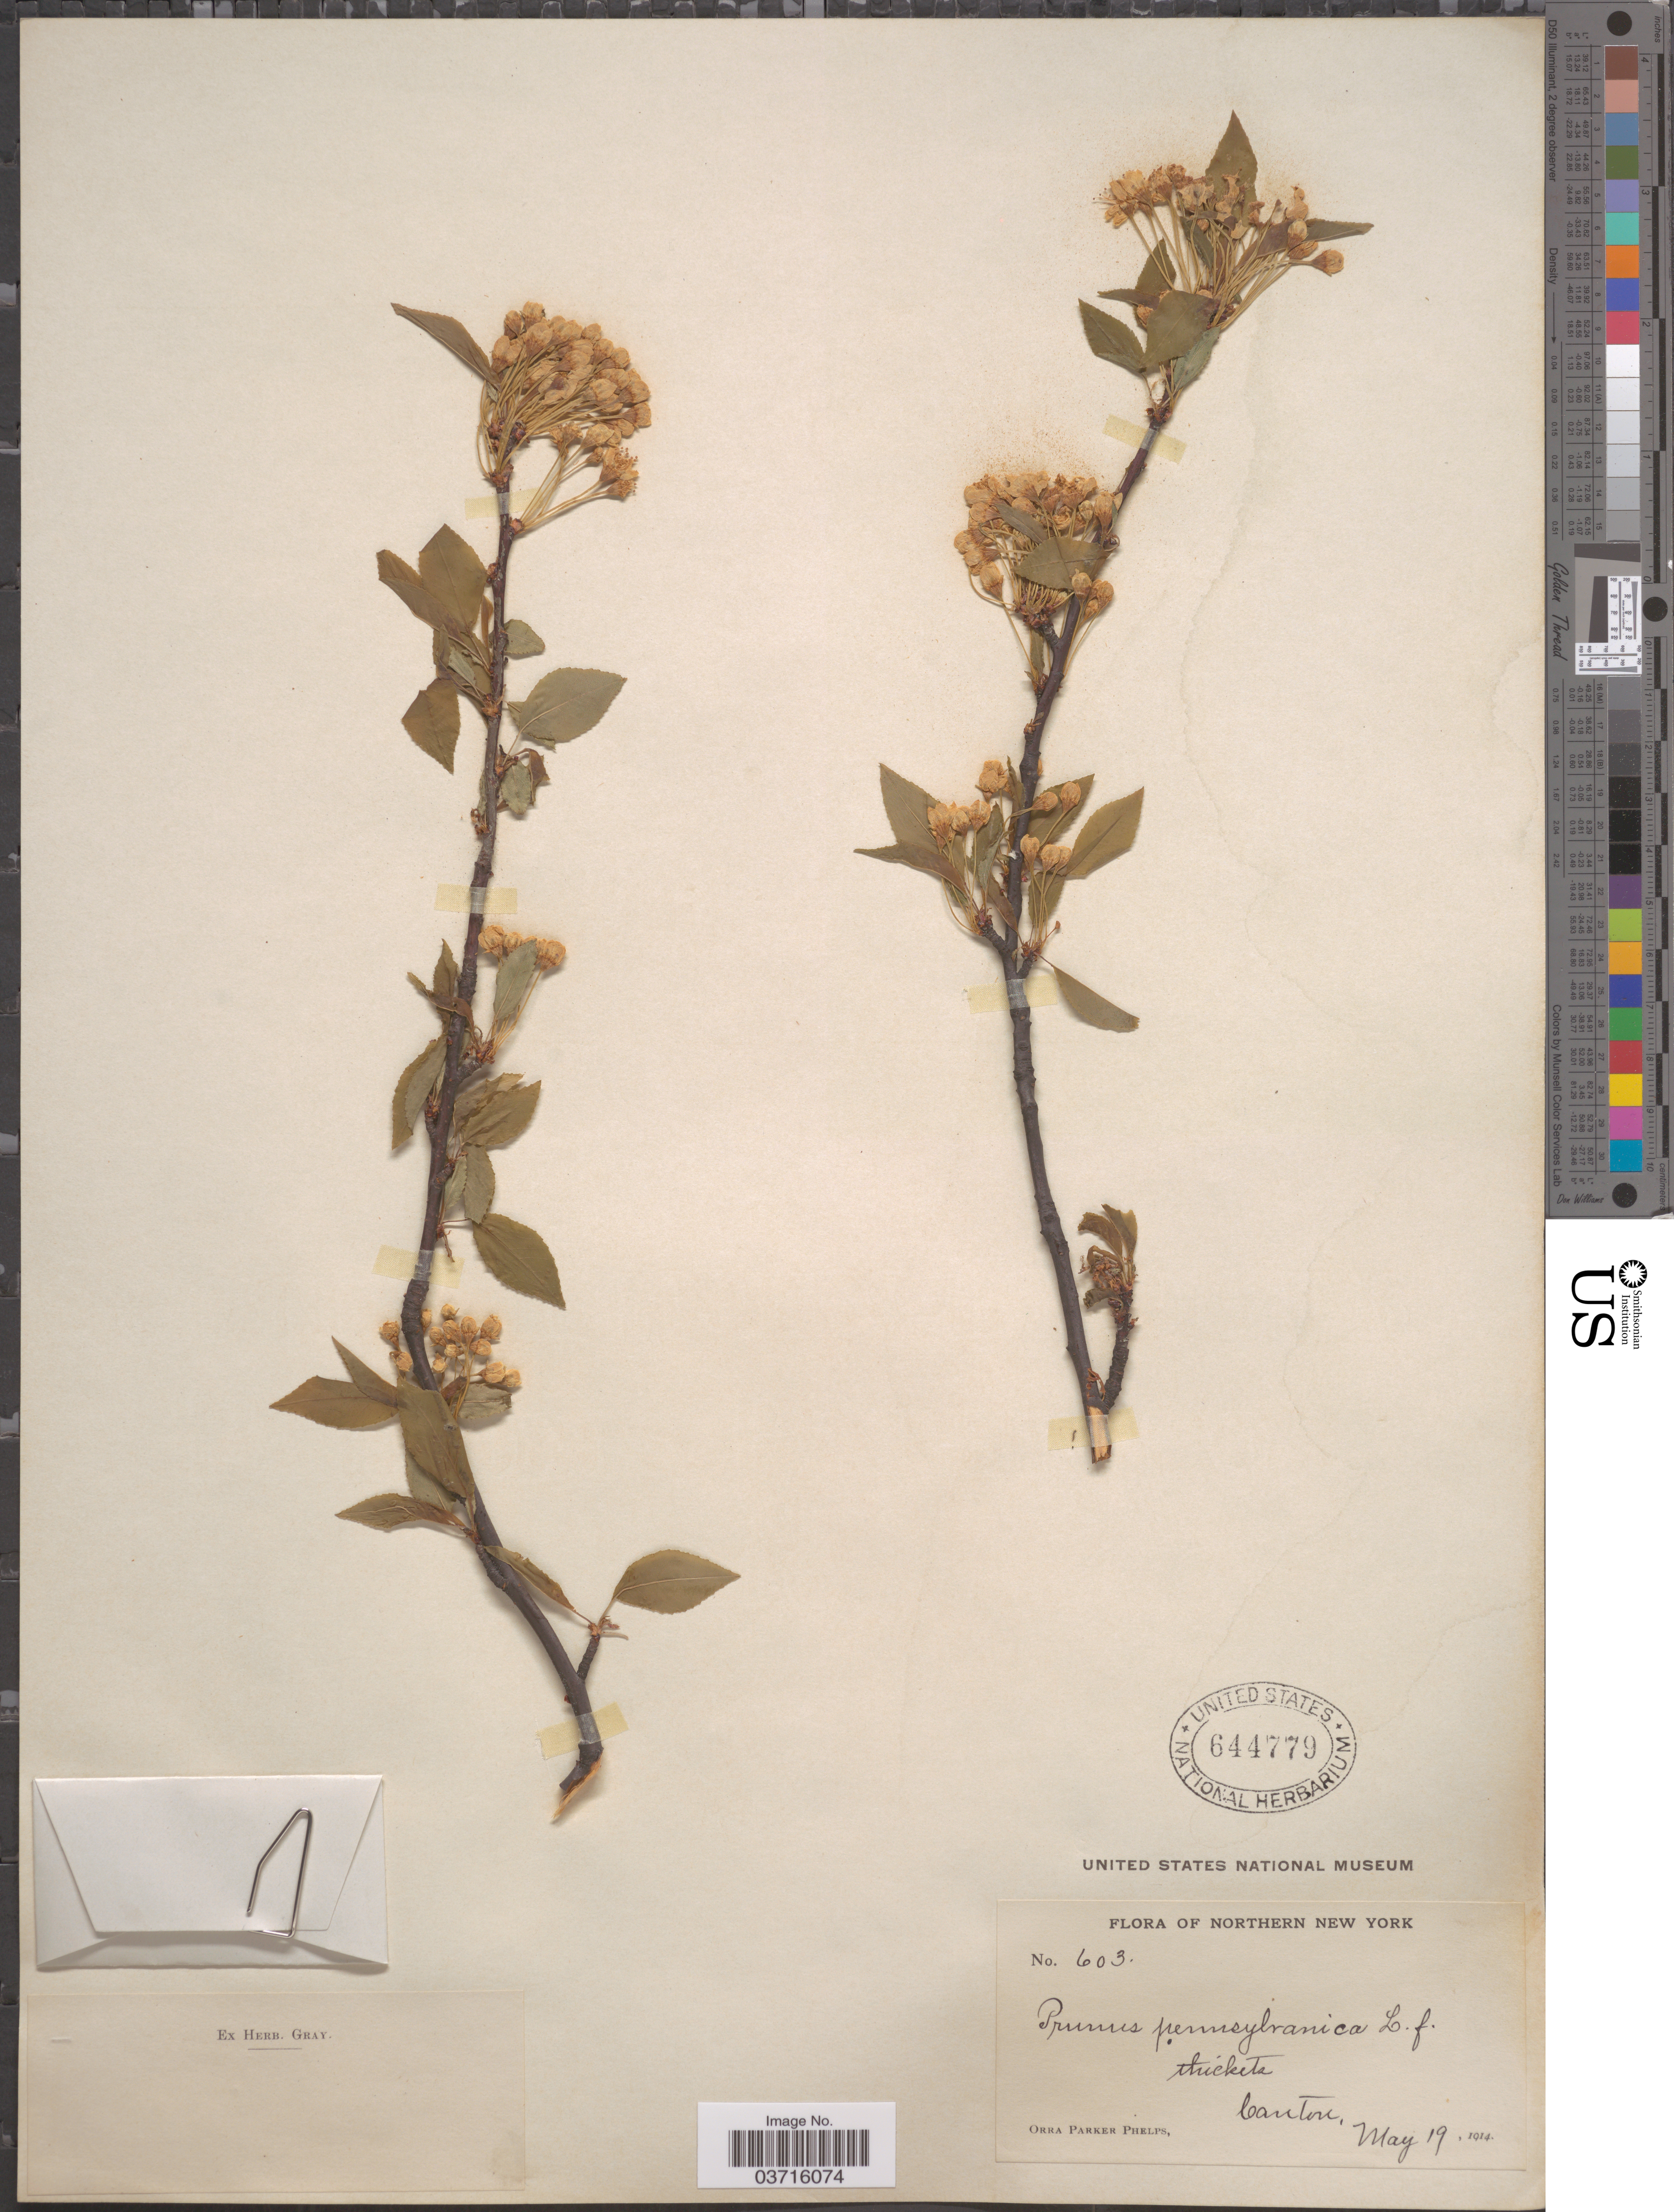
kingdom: Plantae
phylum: Tracheophyta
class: Magnoliopsida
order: Rosales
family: Rosaceae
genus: Prunus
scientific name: Prunus pensylvanica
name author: L. f.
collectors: O. P. Phelps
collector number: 603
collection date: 1914-05-19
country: United States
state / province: New York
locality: Northern New York, thickets, Canton.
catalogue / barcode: US 644779